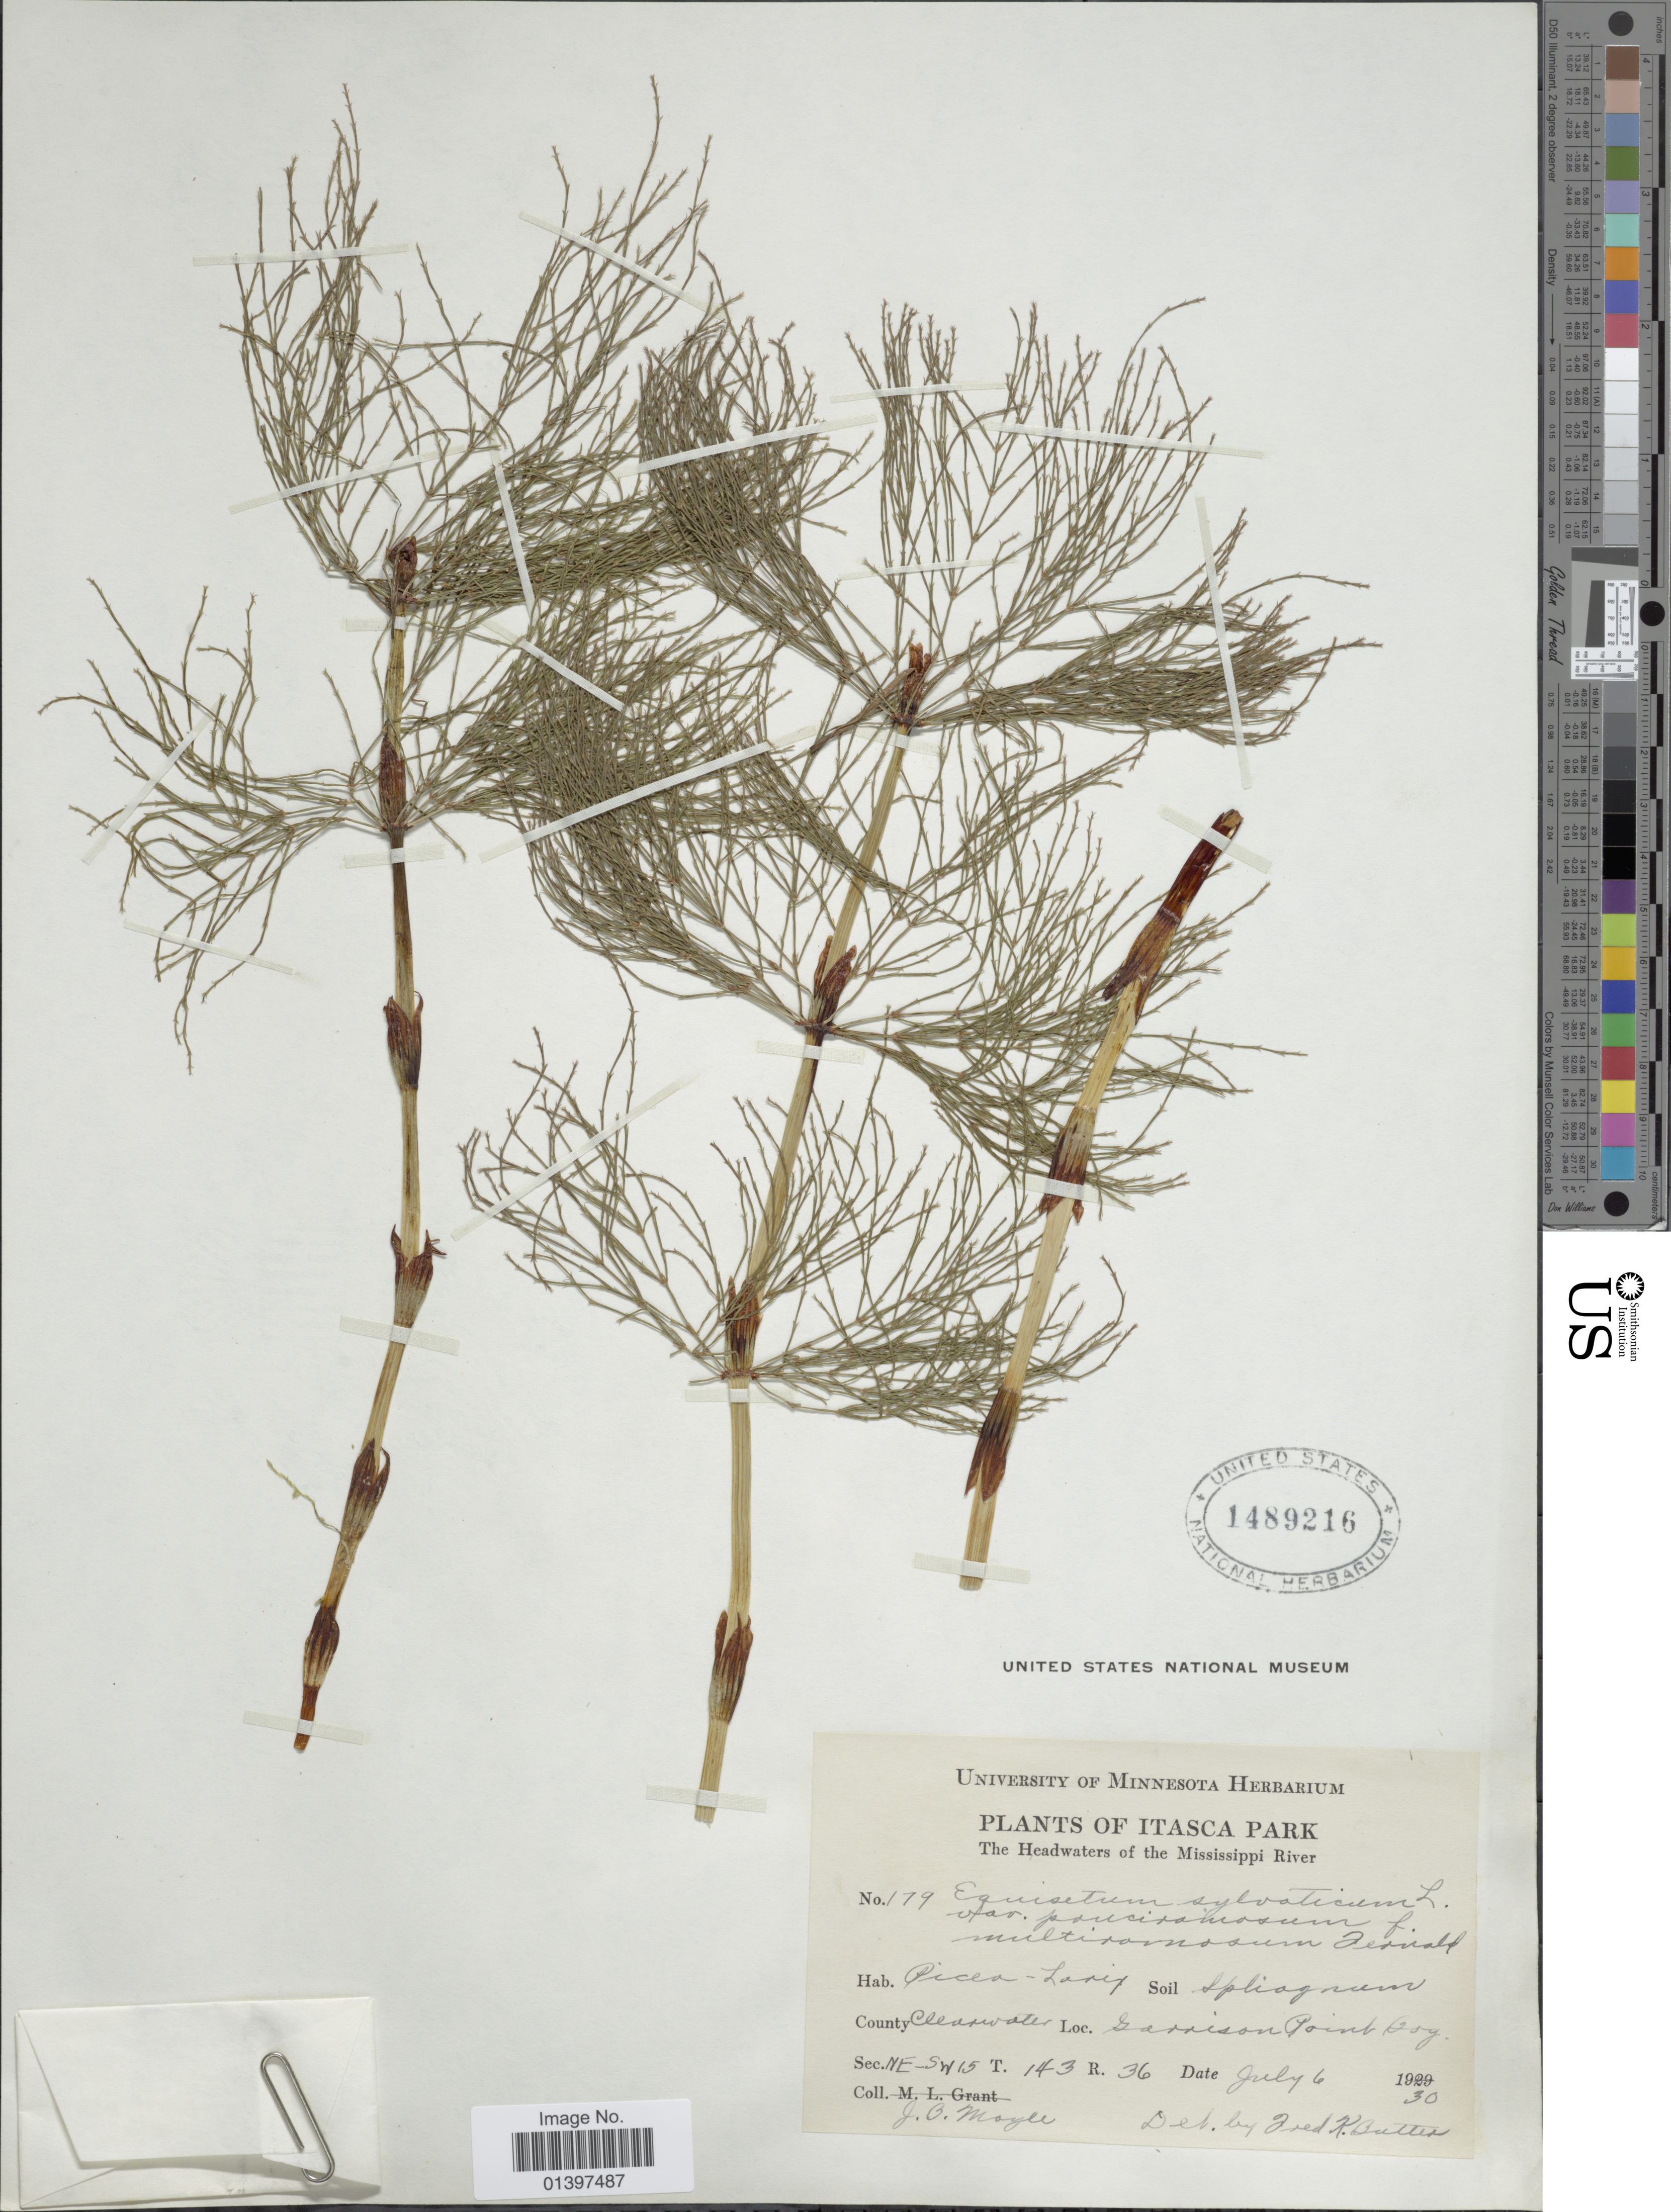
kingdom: Plantae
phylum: Tracheophyta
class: Polypodiopsida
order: Equisetales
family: Equisetaceae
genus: Equisetum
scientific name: Equisetum sylvaticum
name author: L.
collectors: J. Moyle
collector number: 179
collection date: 1930-07-06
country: United States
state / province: Minnesota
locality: Itasca Park, the headwaters of the Mississippi River, Clearwater County, Garrison Point Bog,, sect. NE-SW15 T.143 R36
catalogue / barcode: US 1489216